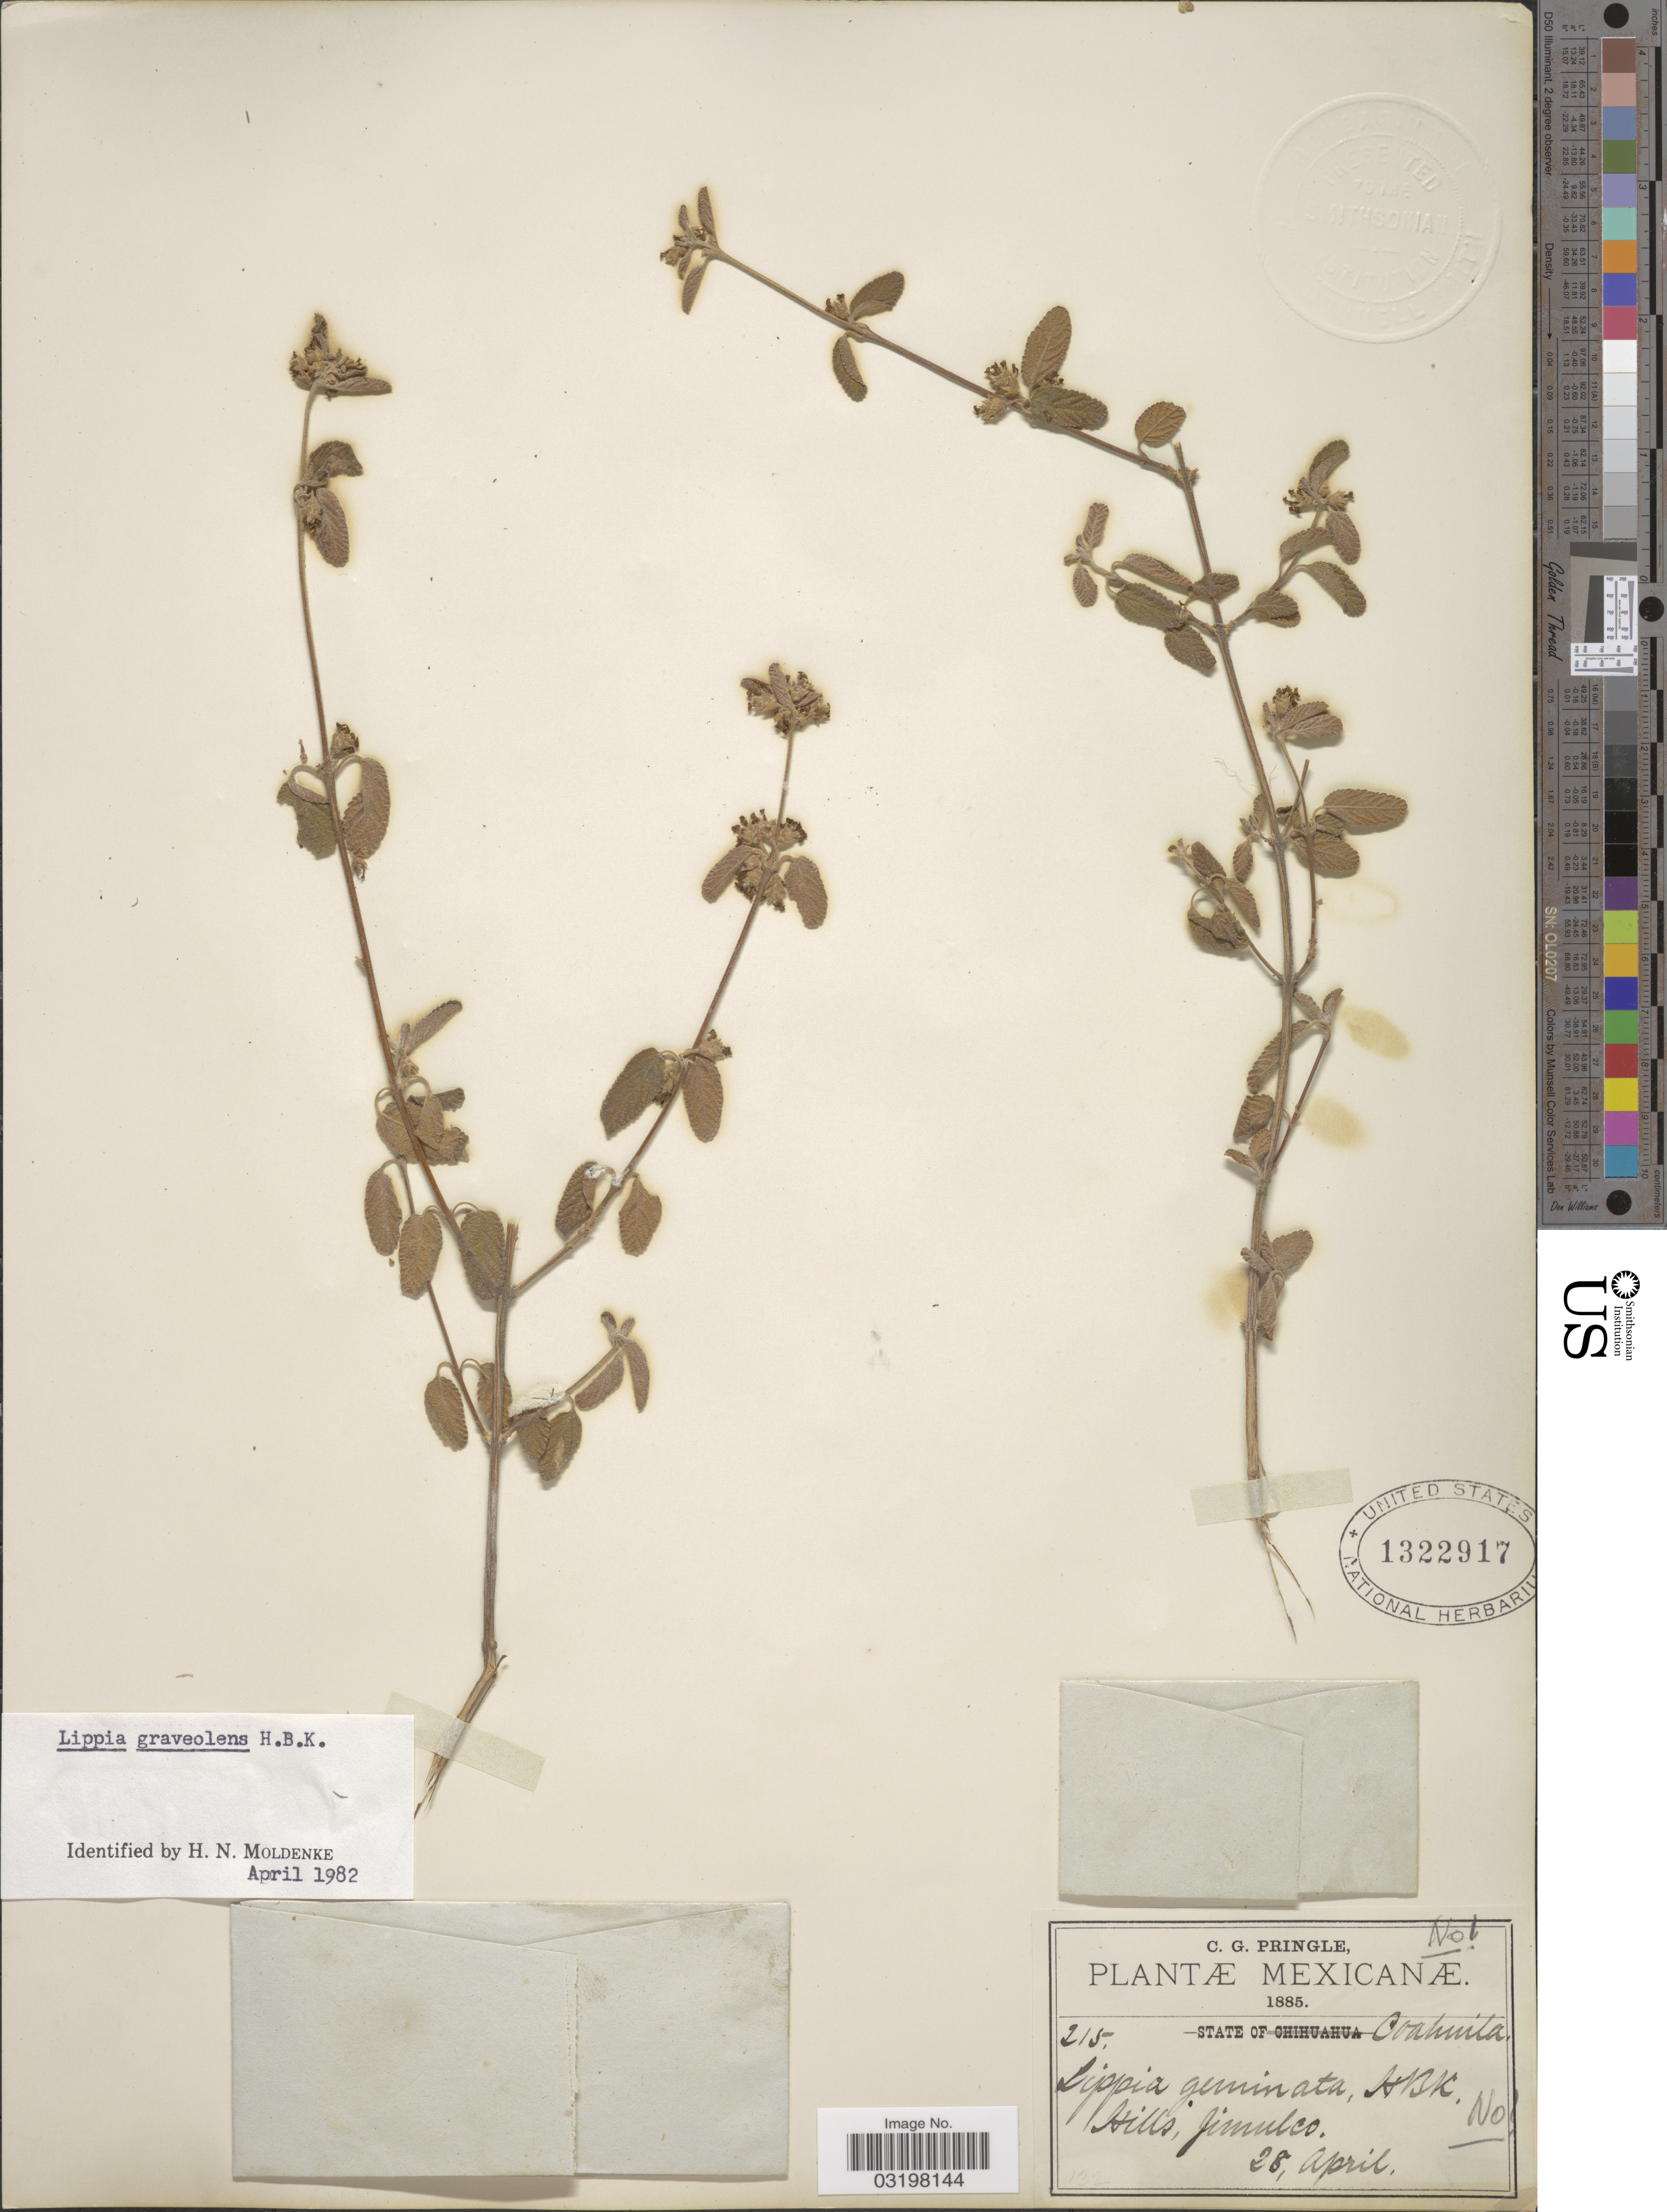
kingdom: Plantae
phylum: Tracheophyta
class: Magnoliopsida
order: Lamiales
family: Verbenaceae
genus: Lippia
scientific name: Lippia graveolens f. graveolens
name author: Kunth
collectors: C. G. Pringle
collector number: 215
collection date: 1885-04-28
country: Mexico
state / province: Coahuila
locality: Hills, Jimulco.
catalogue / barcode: US 1322917